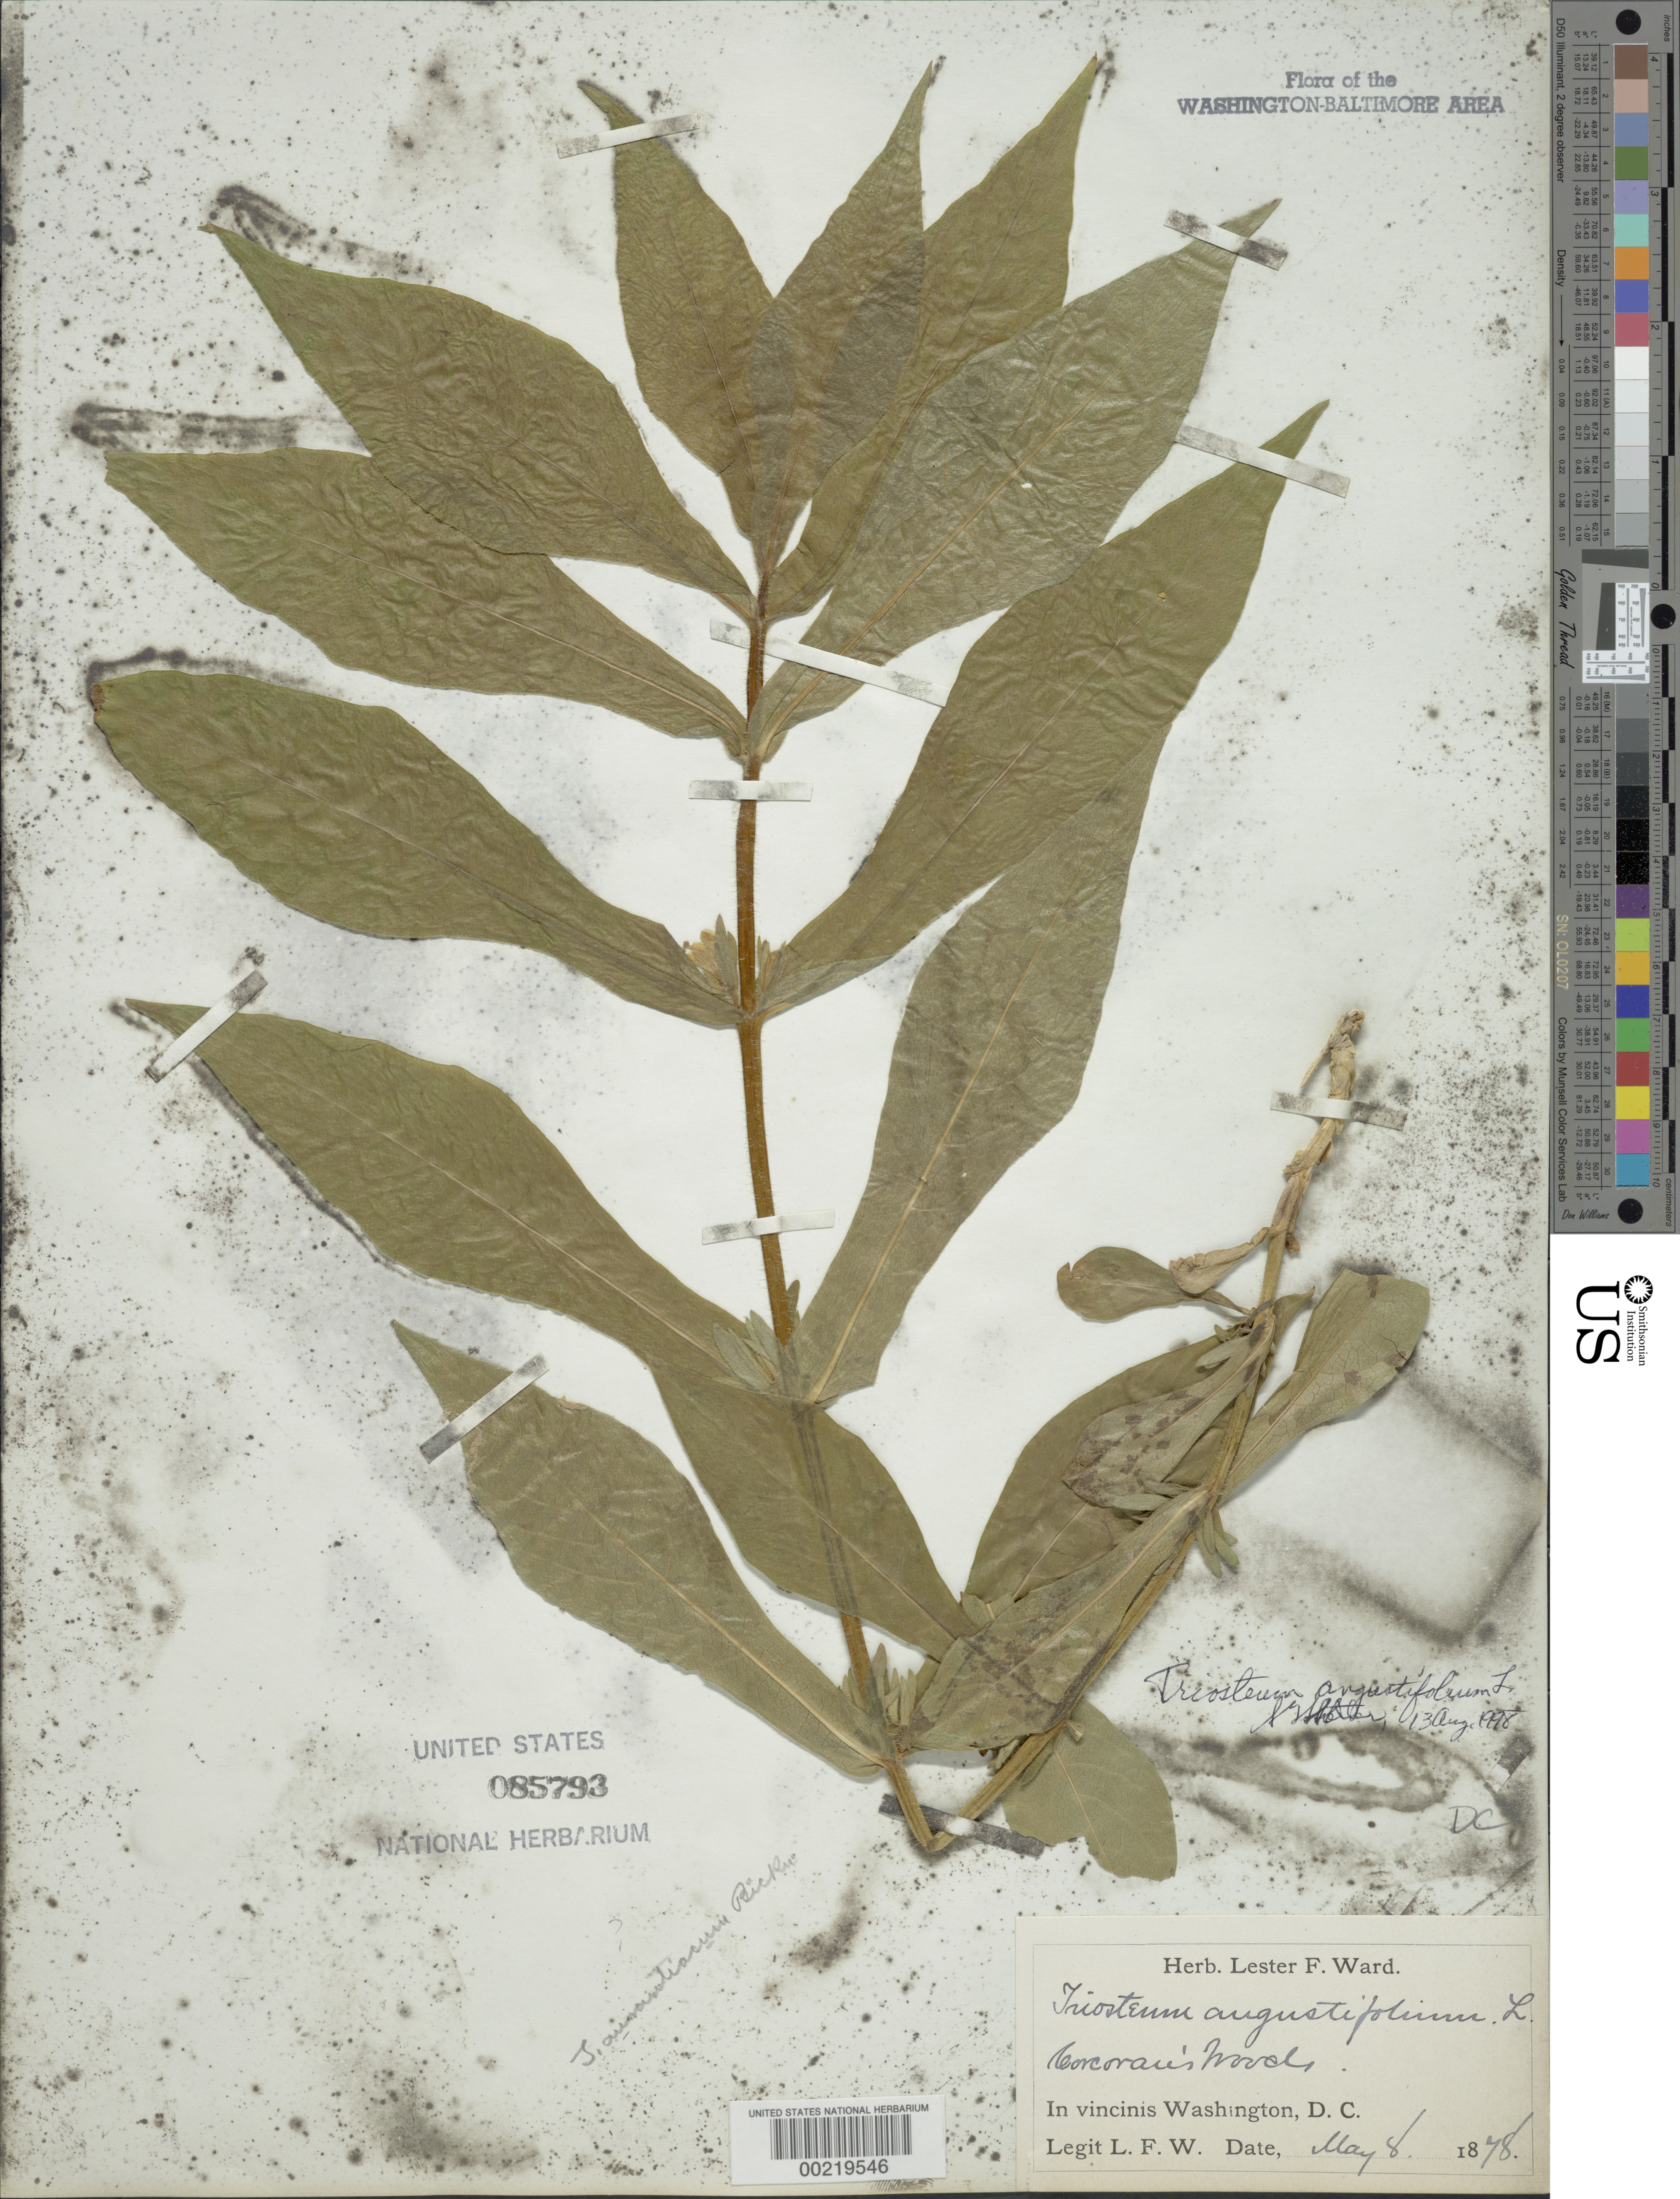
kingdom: Plantae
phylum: Tracheophyta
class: Magnoliopsida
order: Dipsacales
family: Caprifoliaceae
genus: Triosteum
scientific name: Triosteum angustifolium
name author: L.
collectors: L. F. Ward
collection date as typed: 08 May 1878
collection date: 1878-05-08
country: United States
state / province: District of Columbia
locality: Corcorans Woods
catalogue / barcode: US 85793